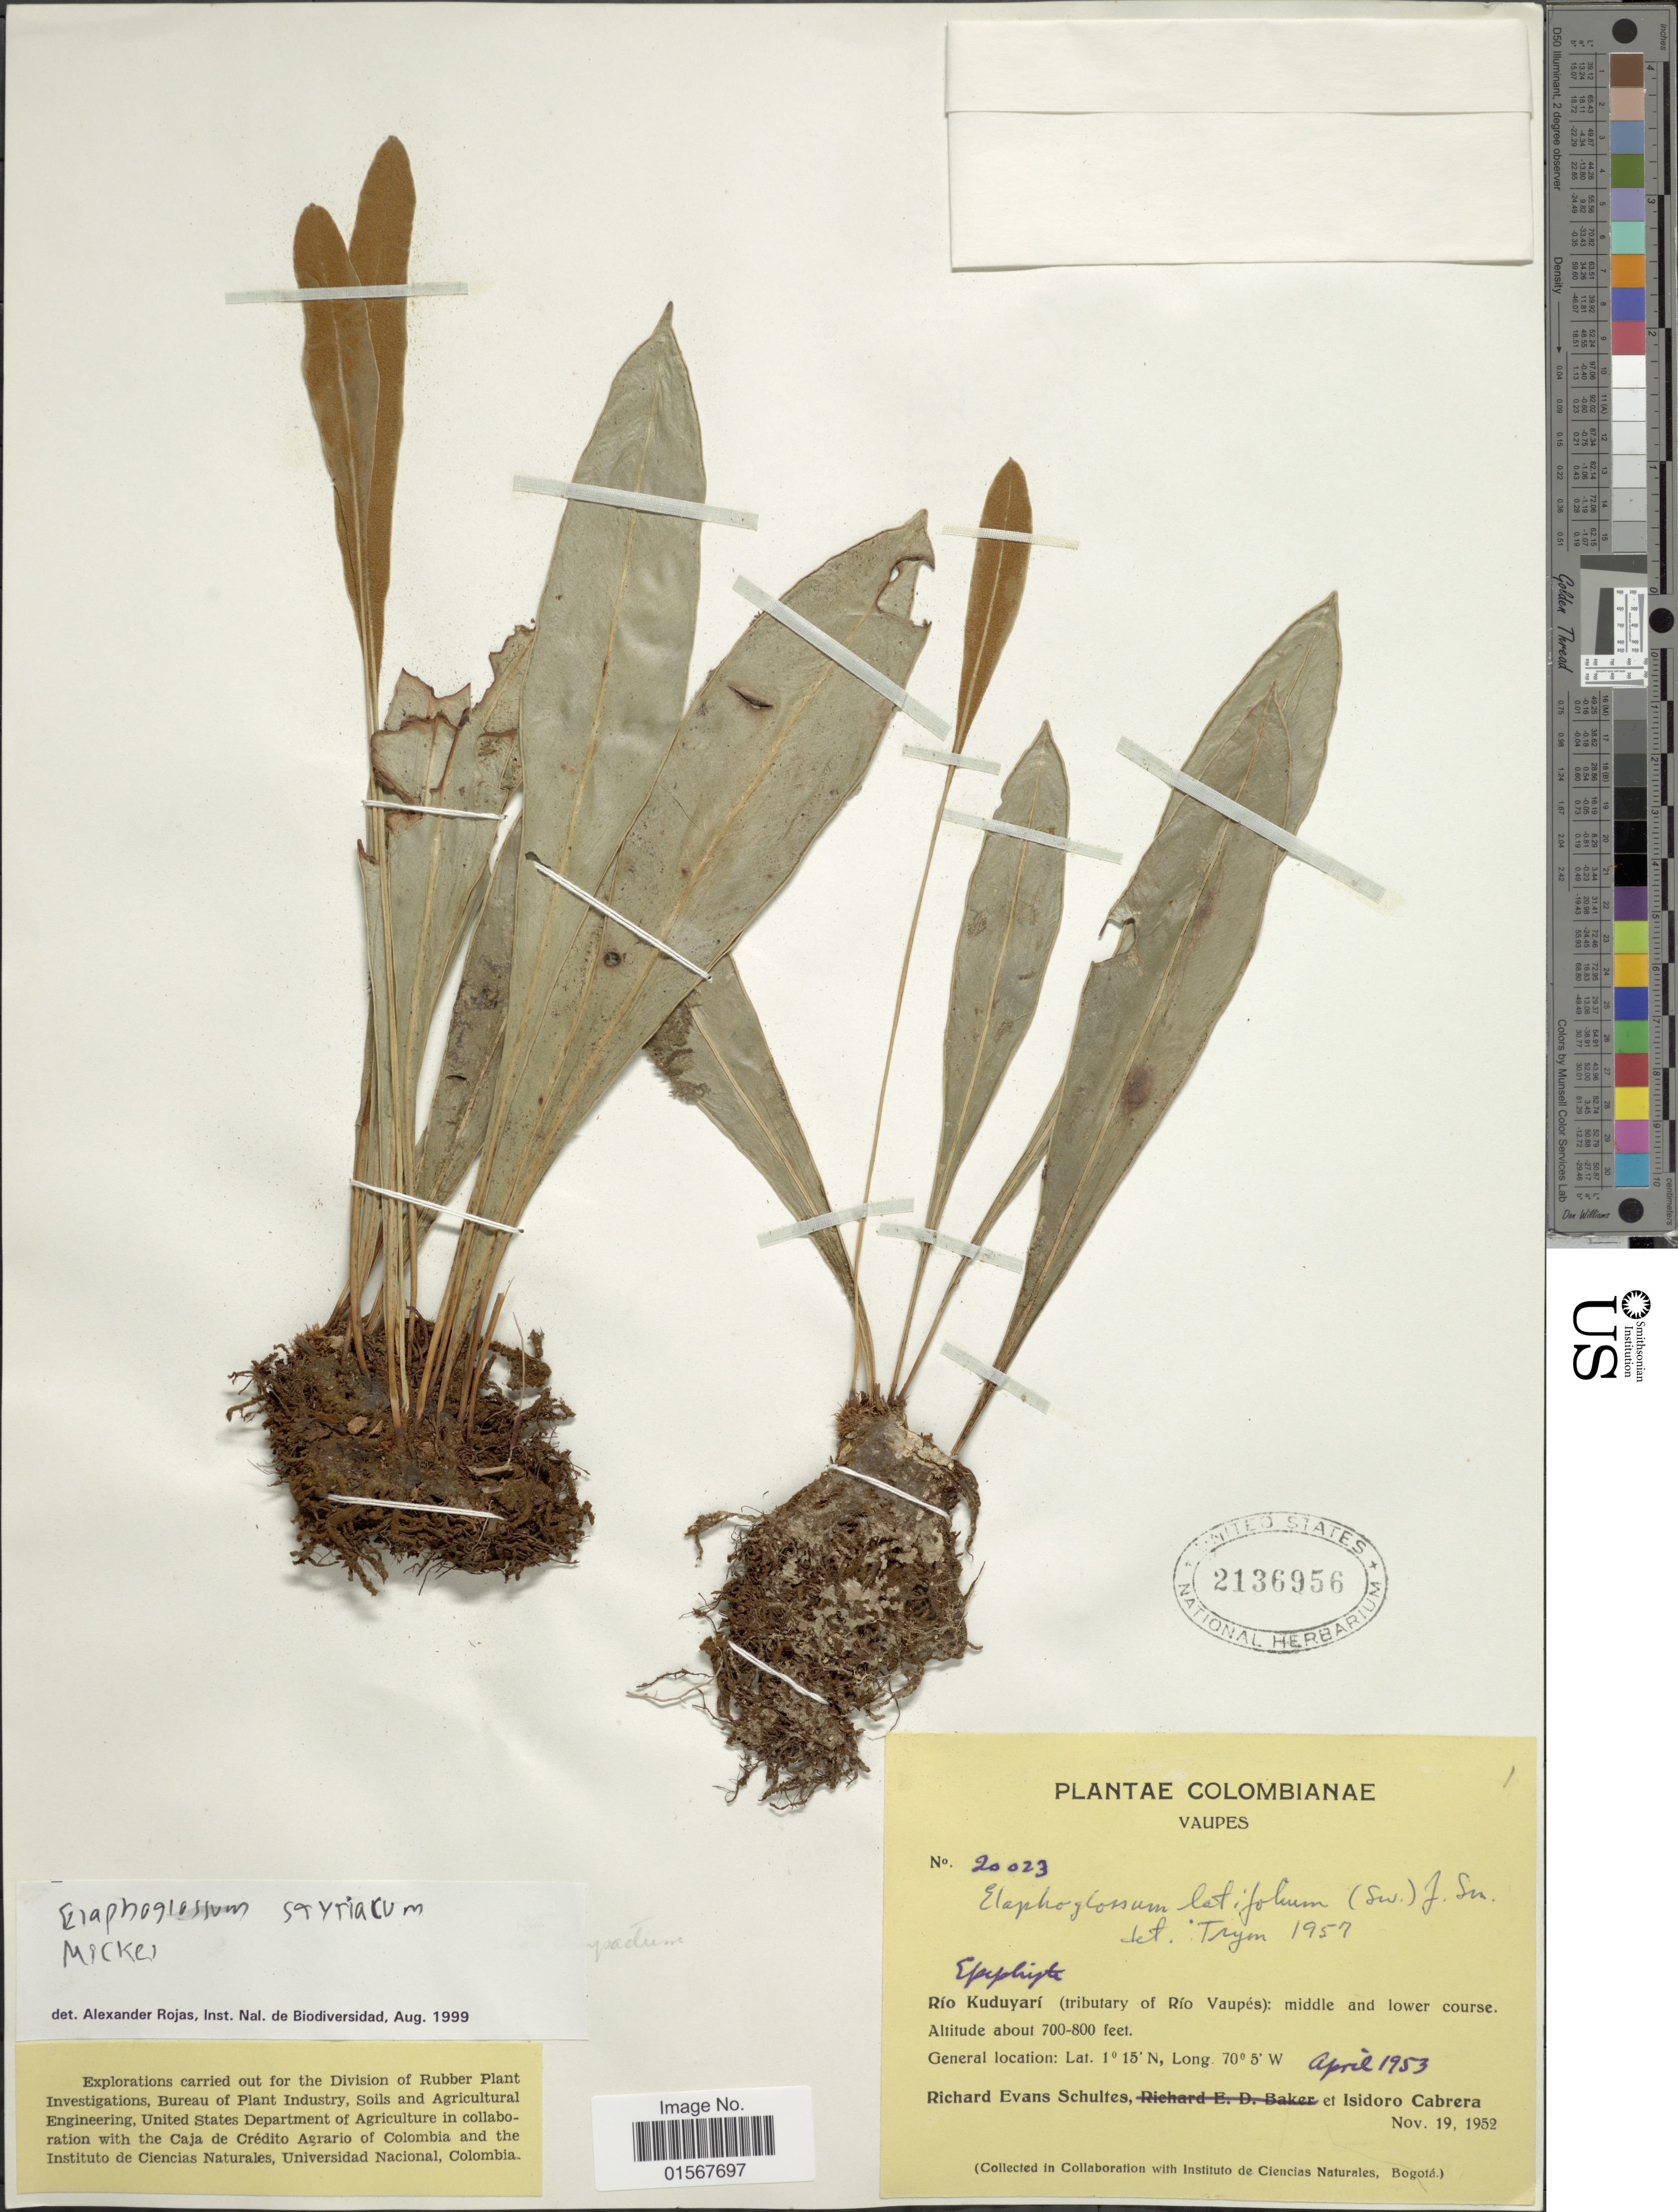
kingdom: Plantae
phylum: Tracheophyta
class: Polypodiopsida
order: Polypodiales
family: Dryopteridaceae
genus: Elaphoglossum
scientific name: Elaphoglossum styriacum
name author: Mickel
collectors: R. E. Schultes & I. Cabrera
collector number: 20023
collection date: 1952-11-19/1953-04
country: Colombia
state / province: Vaupés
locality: Colombianae, Vaupes, Rio Kuduyari (tributary of Rio Vaupes): middle and lower course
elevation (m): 213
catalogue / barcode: US 2136956